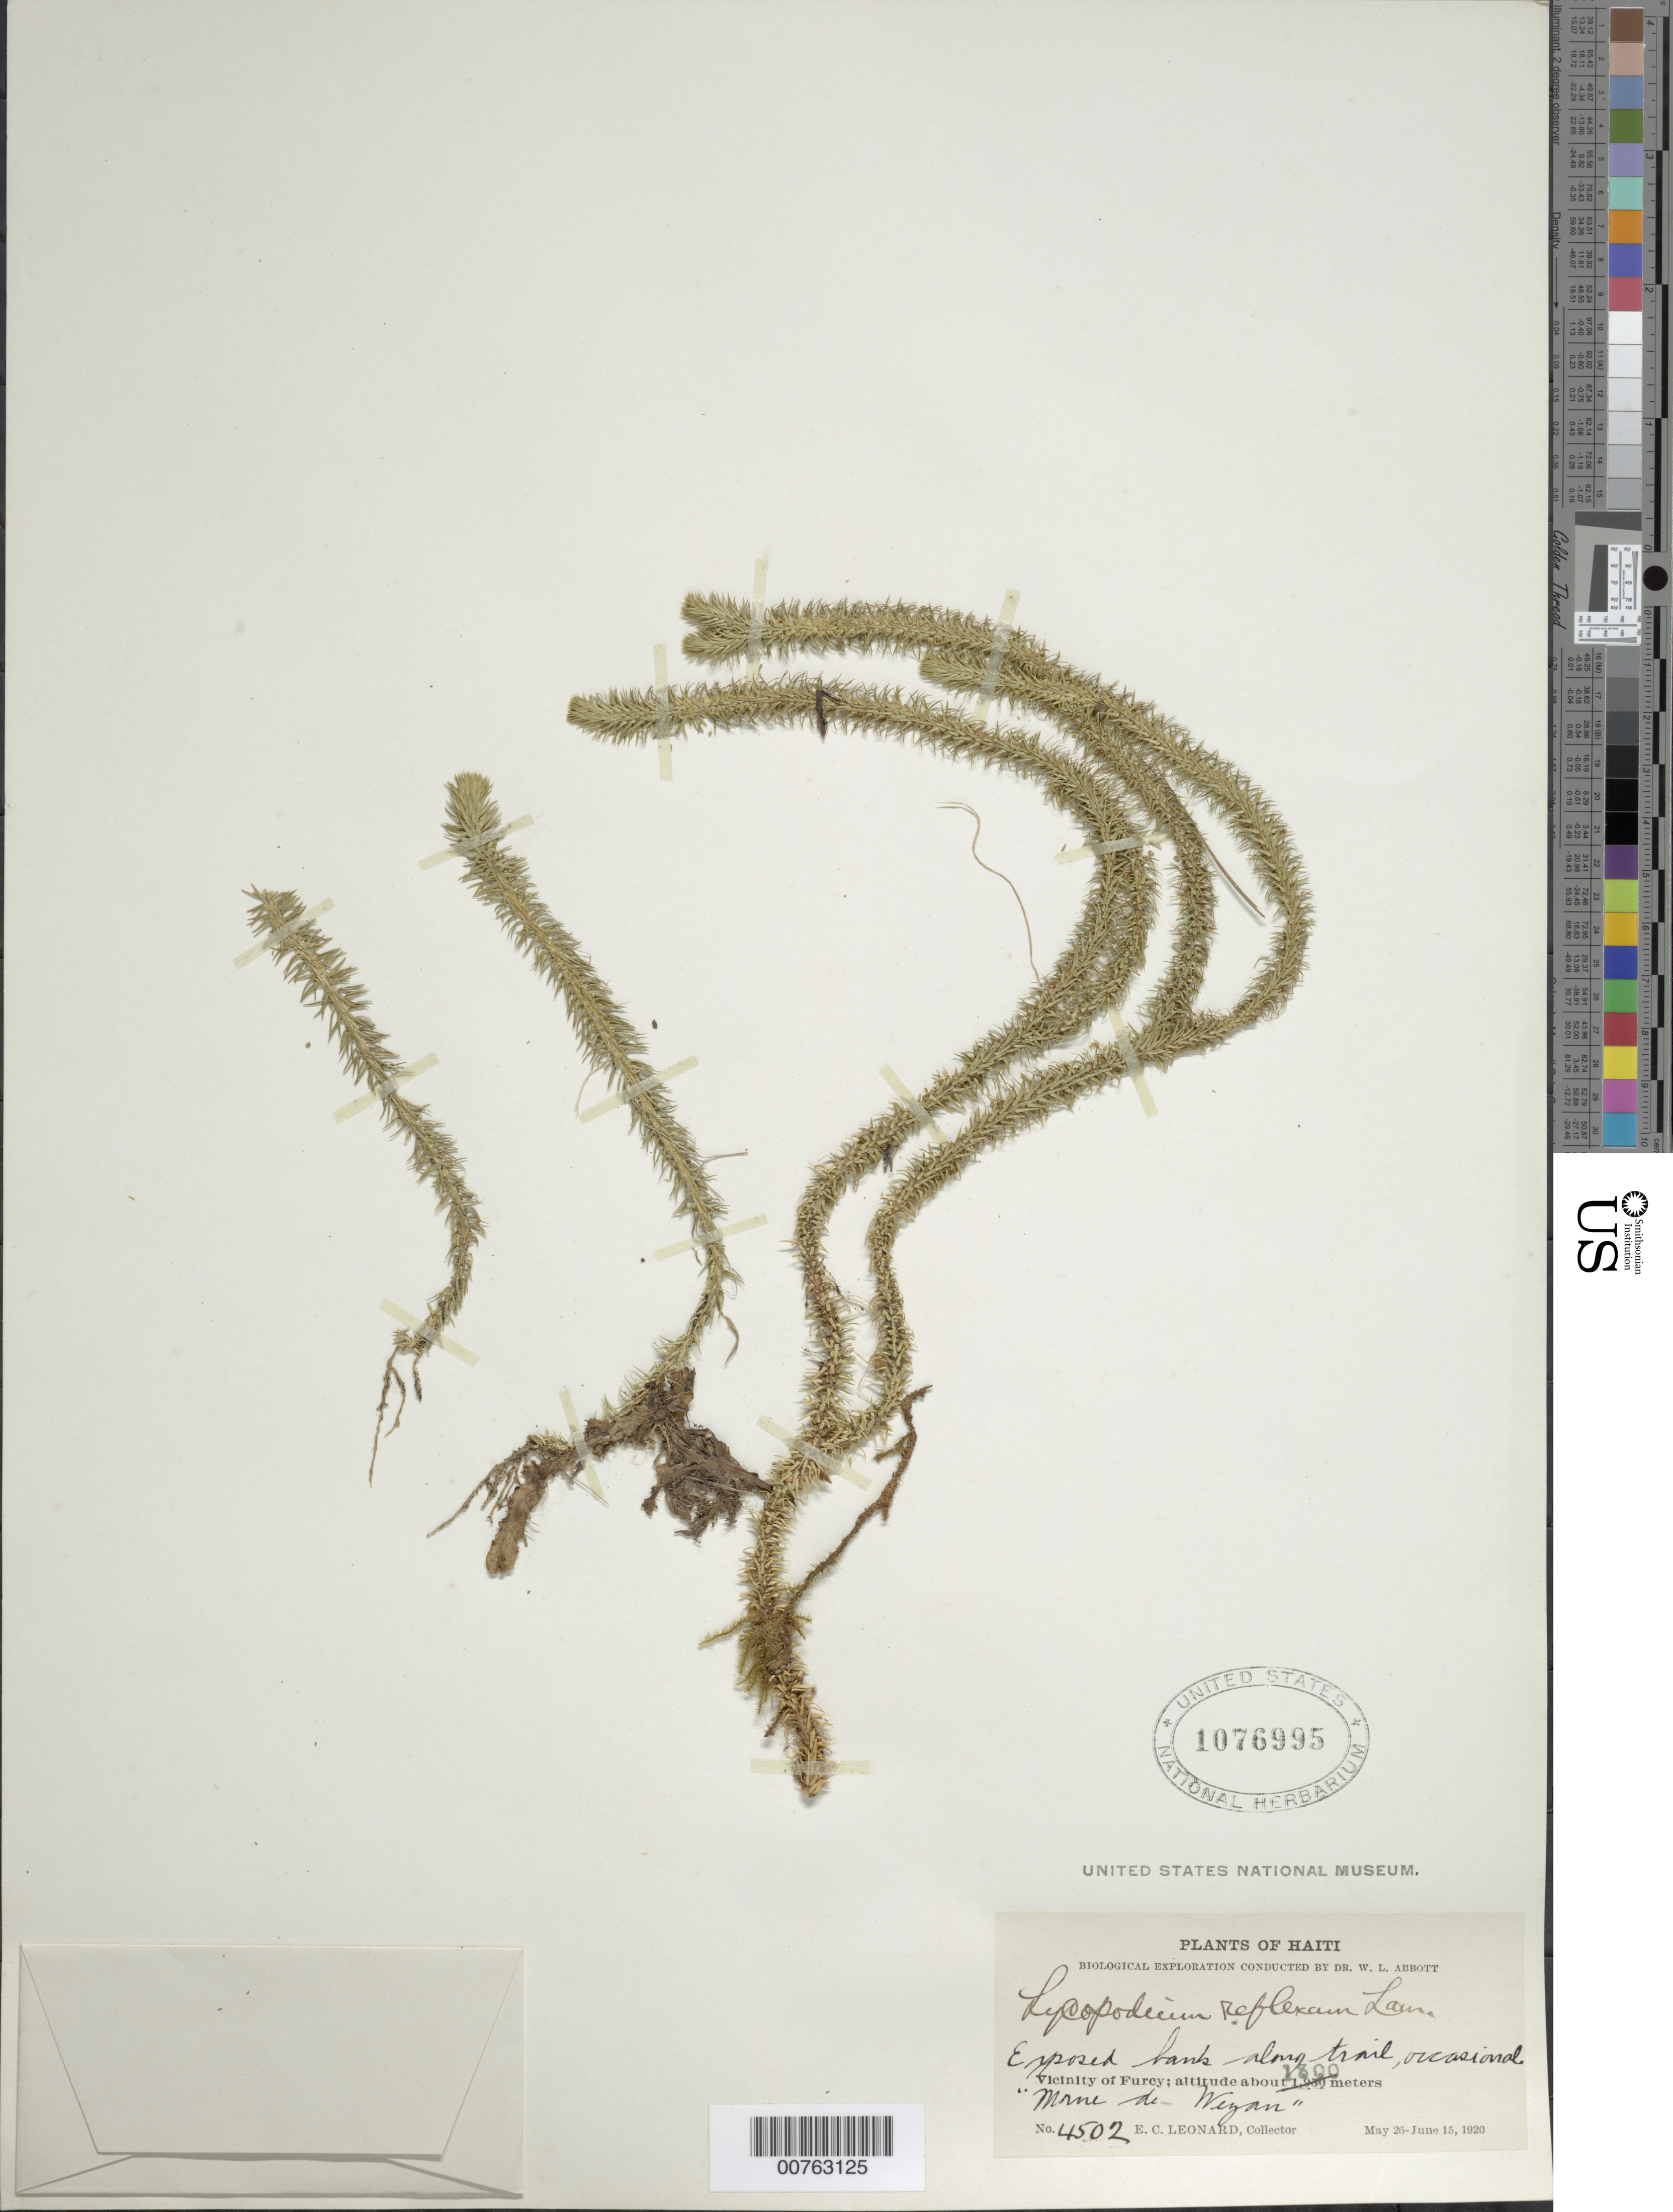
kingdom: Plantae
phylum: Tracheophyta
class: Lycopodiopsida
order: Lycopodiales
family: Lycopodiaceae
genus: Phlegmariurus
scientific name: Phlegmariurus reflexus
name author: (Lam.) B. Øllg.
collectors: E. C. Leonard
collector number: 4502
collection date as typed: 26 May 1920 15 Jun 1920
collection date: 1920-05-26/1920-06-15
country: Haiti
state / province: Ouest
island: Hispaniola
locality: Vicinity of Furcy, Morne de Wezan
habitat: Exposed banks along trail, occasional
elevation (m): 1300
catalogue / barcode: US 1076995